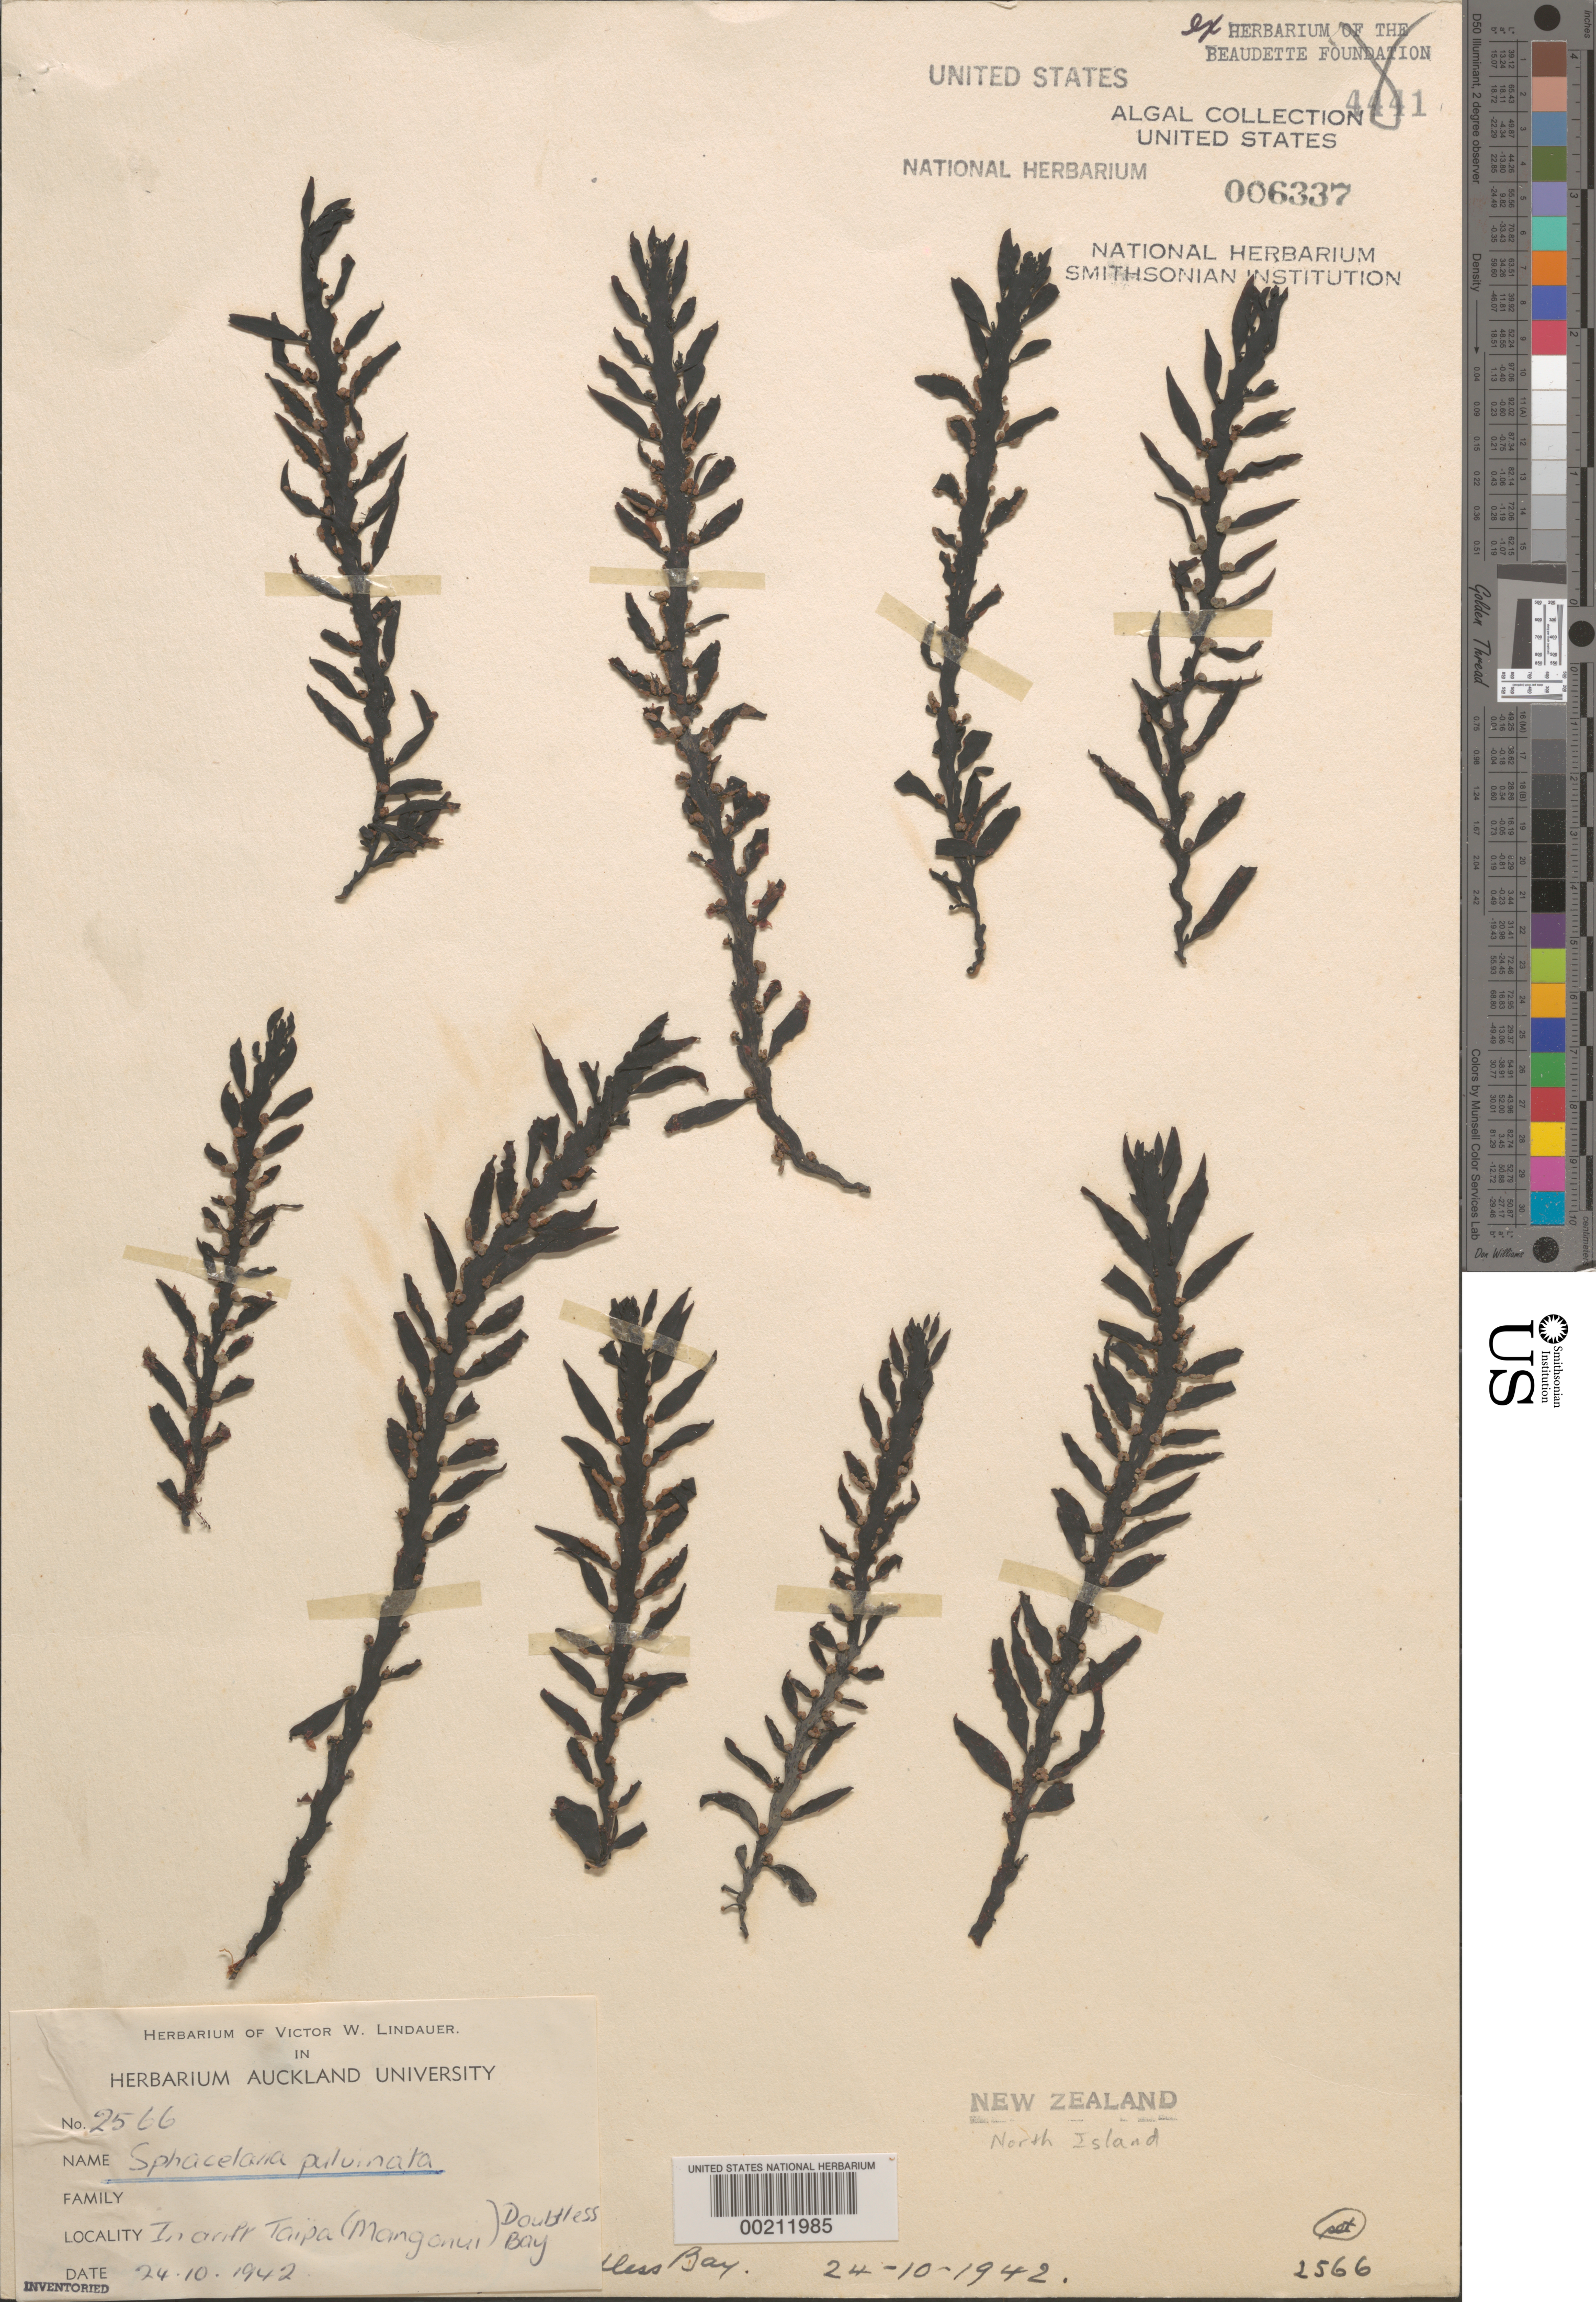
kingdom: Chromista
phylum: Ochrophyta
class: Phaeophyceae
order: Sphacelariales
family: Sphacelariaceae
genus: Herpodiscus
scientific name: Herpodiscus implicatus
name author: (Sauvageau) Draisma et al.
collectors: V. Lindauer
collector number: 2566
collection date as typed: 24 Oct 1942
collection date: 1942-10-24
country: New Zealand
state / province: Northland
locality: Taipa, mangonui, doubtless bay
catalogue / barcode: US 6337